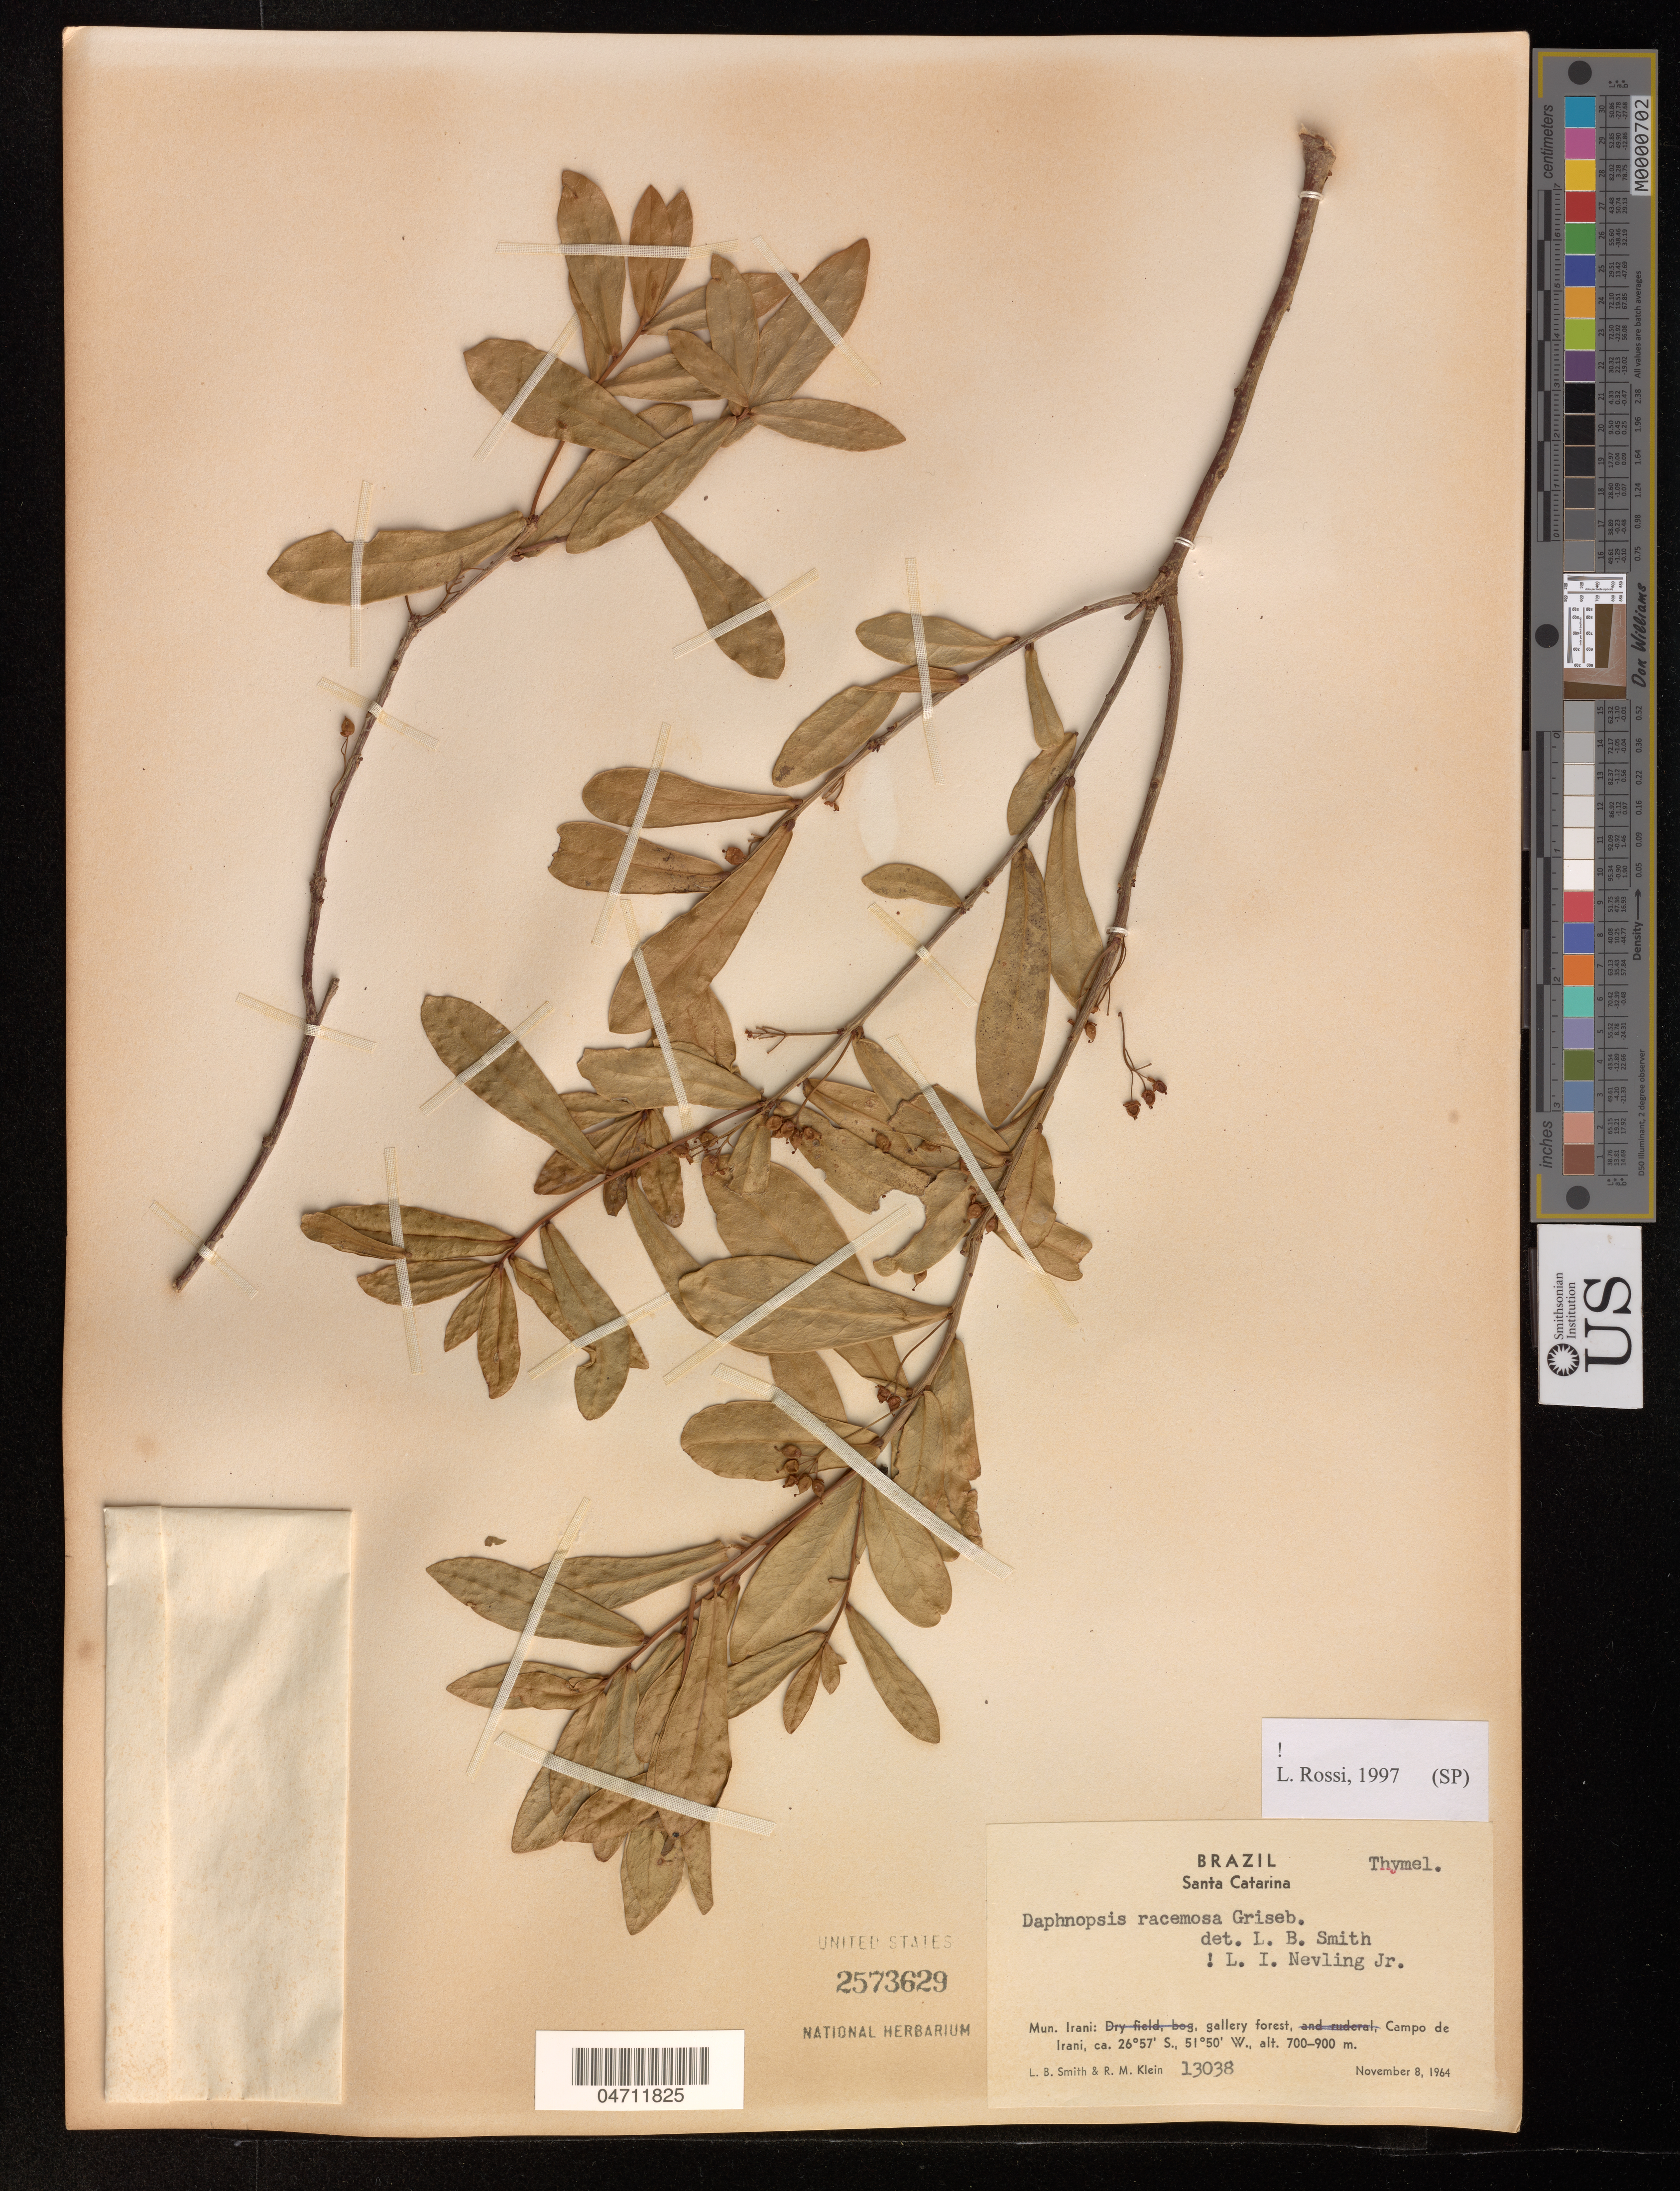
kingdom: Plantae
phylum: Tracheophyta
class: Magnoliopsida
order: Malvales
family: Thymelaeaceae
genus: Daphnopsis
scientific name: Daphnopsis racemosa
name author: Griseb.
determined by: Rossi, L.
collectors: L. Smith & R. M. Klein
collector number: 13038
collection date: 1964-11-08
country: Brazil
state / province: Santa Catarina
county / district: Irani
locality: Campo de Irani.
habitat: Gallery forest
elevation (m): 700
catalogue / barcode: US 2573629